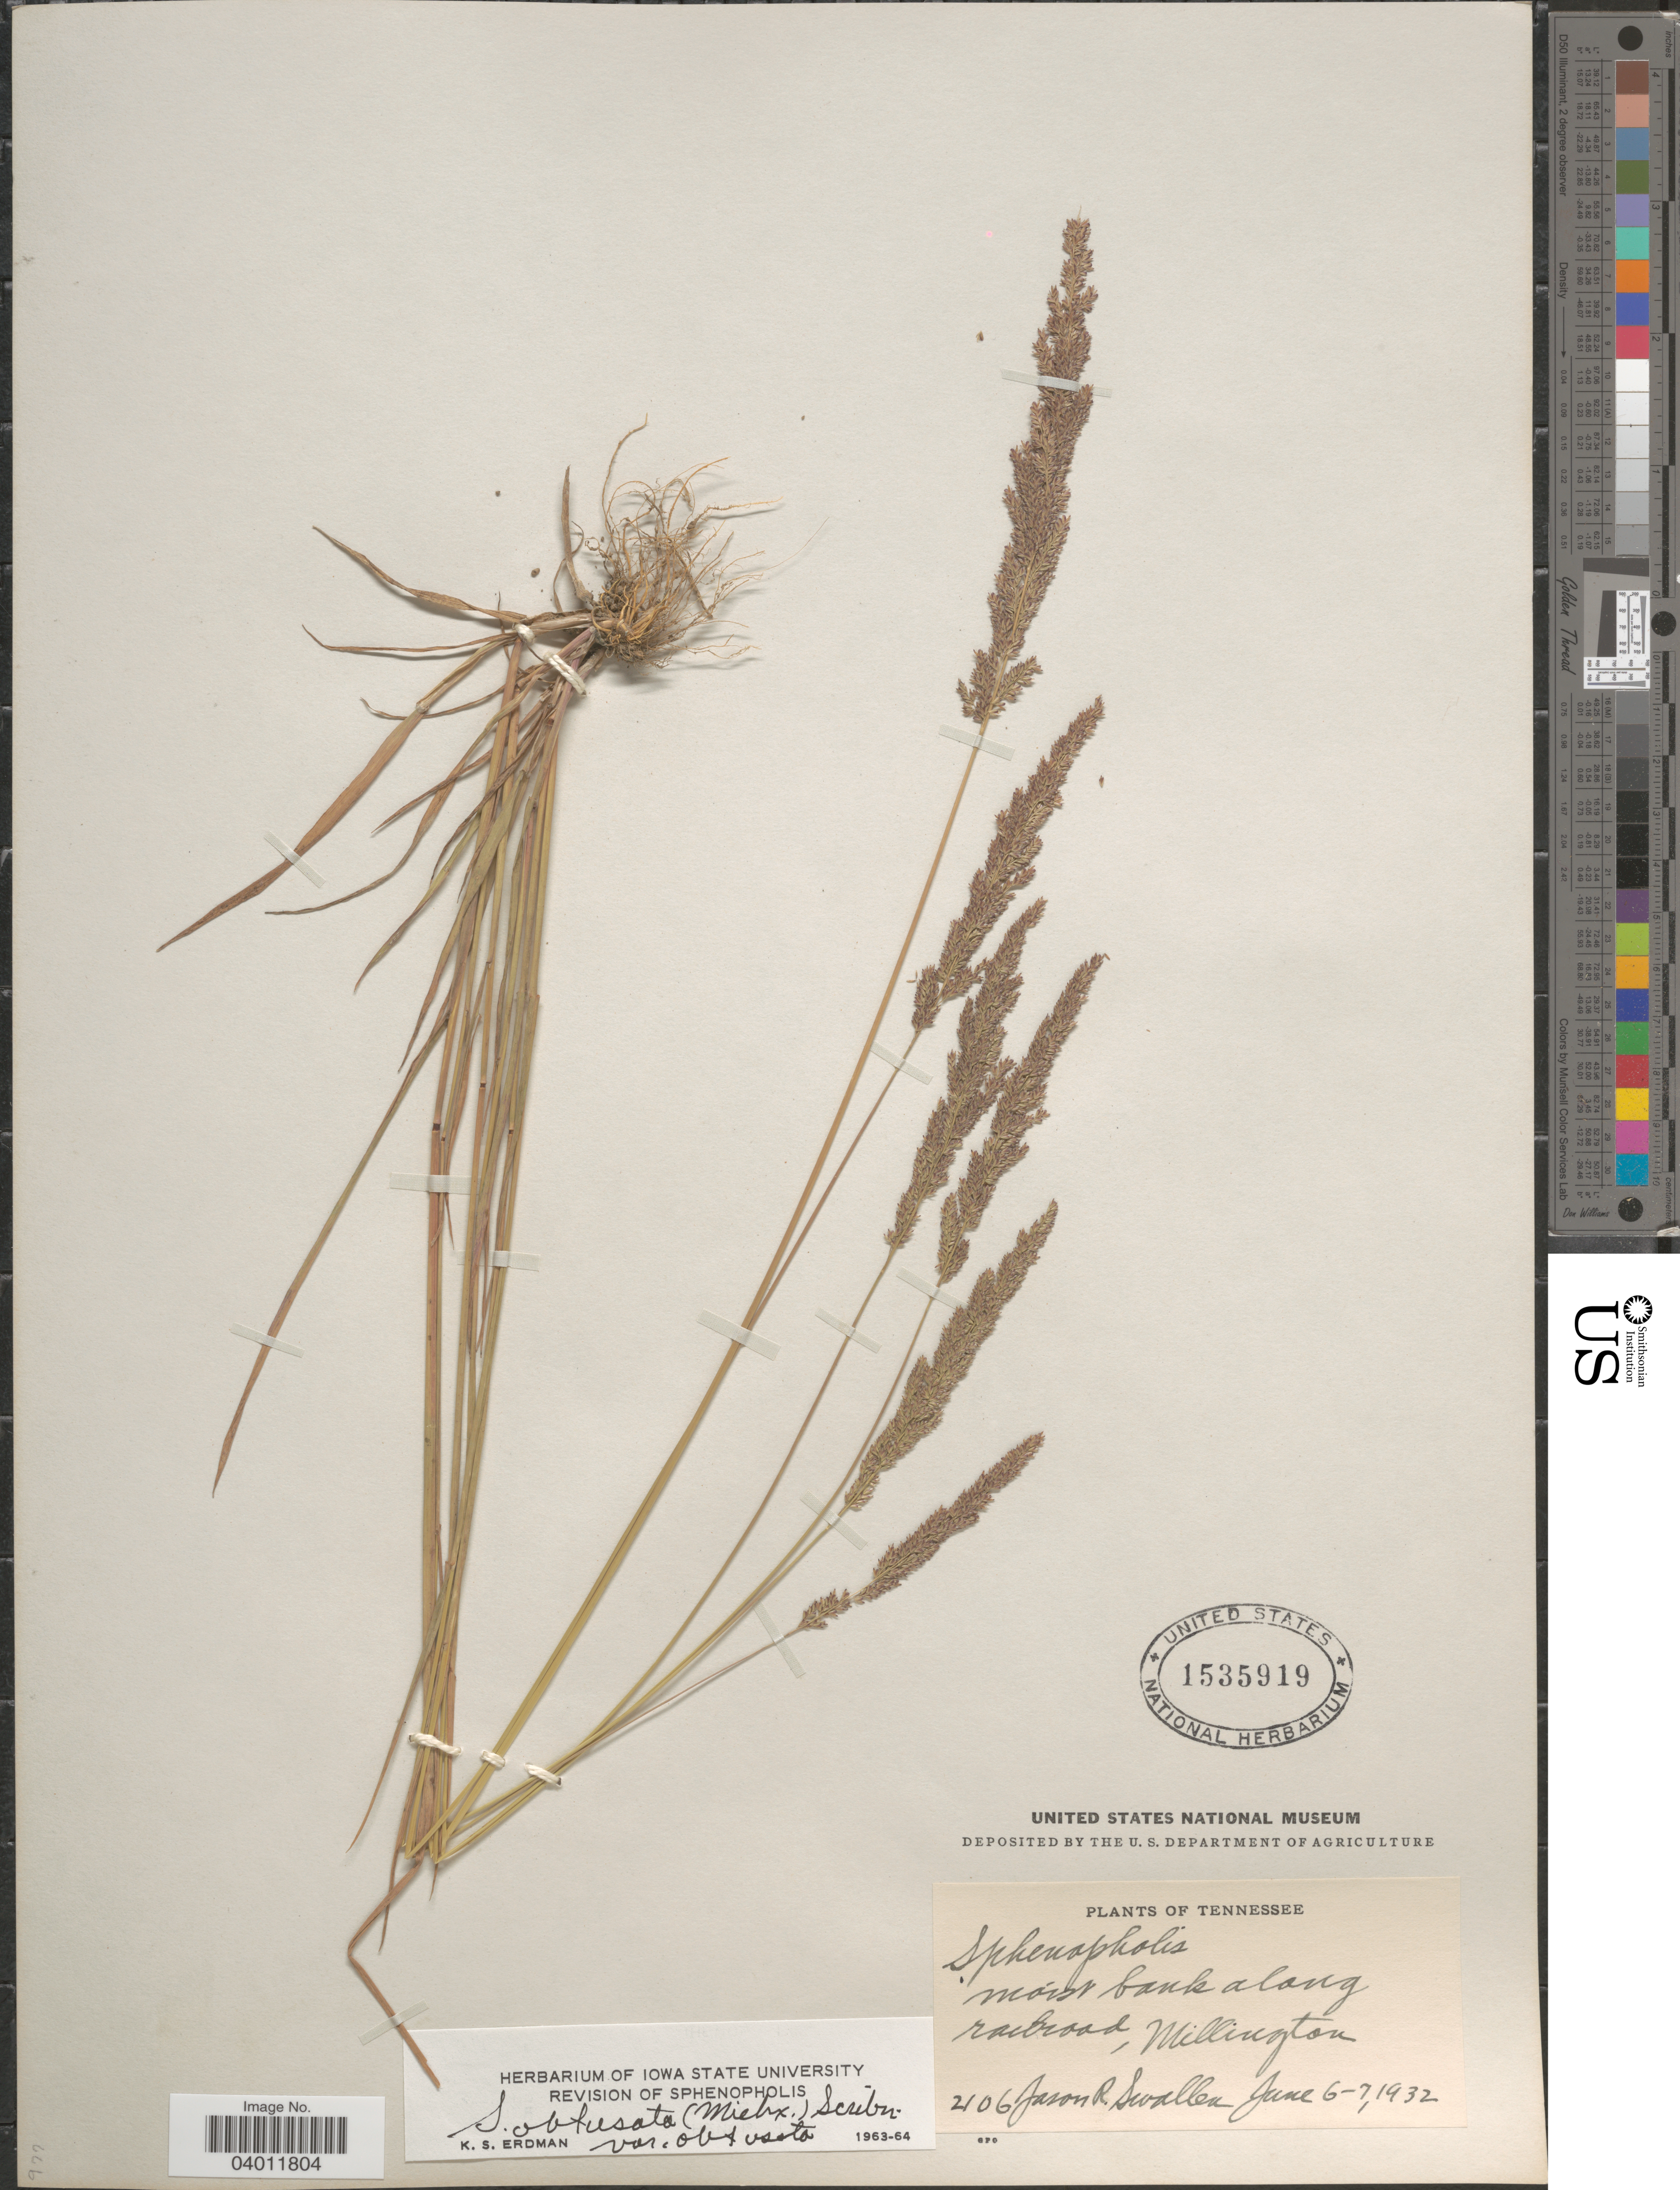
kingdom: Plantae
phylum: Tracheophyta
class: Liliopsida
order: Poales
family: Poaceae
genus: Sphenopholis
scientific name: Sphenopholis obtusata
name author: (Michx.) Scribn.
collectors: J. R. Swallen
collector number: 2106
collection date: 1932-06-06/1932-06-07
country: United States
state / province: Tennessee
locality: Moist bank along railroad, Millington.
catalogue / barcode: US 1535919